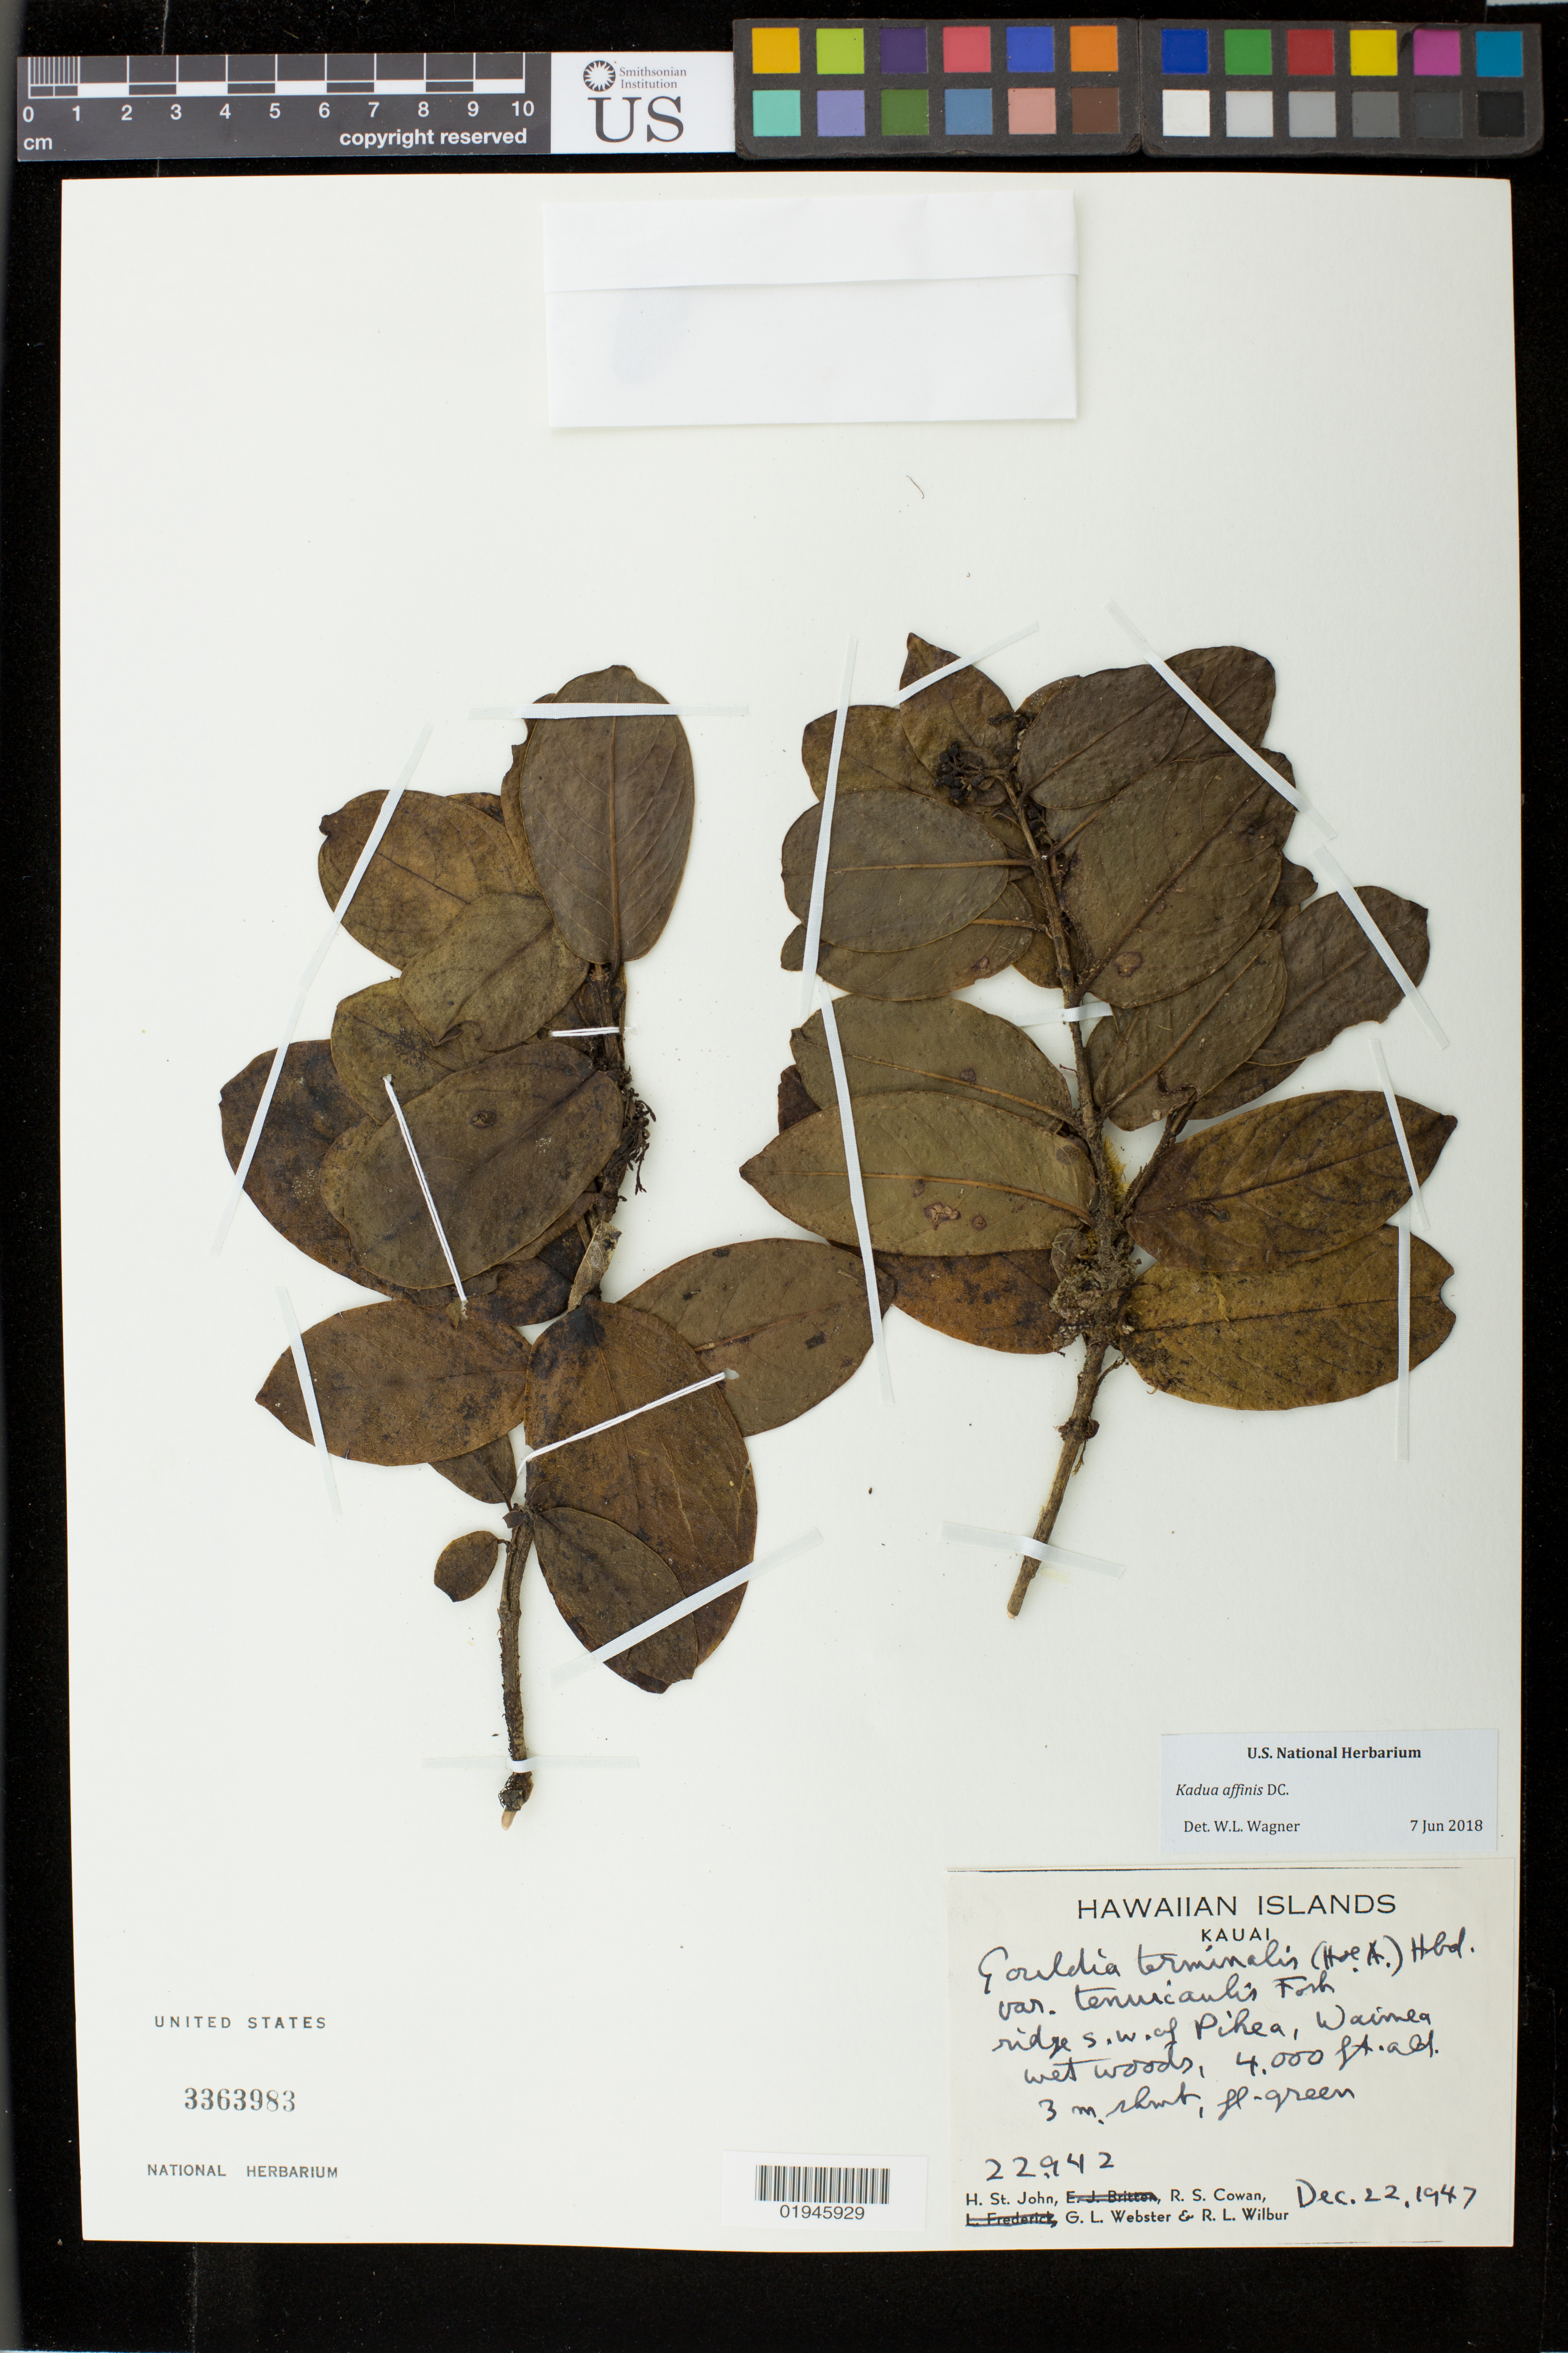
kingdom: Plantae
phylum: Tracheophyta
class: Magnoliopsida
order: Gentianales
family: Rubiaceae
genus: Kadua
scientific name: Kadua affinis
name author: DC.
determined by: Wagner, W. L., (BOT), Smithsonian Institution - National Museum of Natural History (UNITED STATES)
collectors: H. St. John, R. S. Cowan, G. L. Webster & R. L. Wilbur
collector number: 22942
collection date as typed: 22 Dec 1947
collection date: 1947-12-22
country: United States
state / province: Hawaii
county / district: Kauai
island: Kaua'i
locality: ridge SW of Pihea, Waimea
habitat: Wet woods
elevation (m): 1219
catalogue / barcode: US 3363983